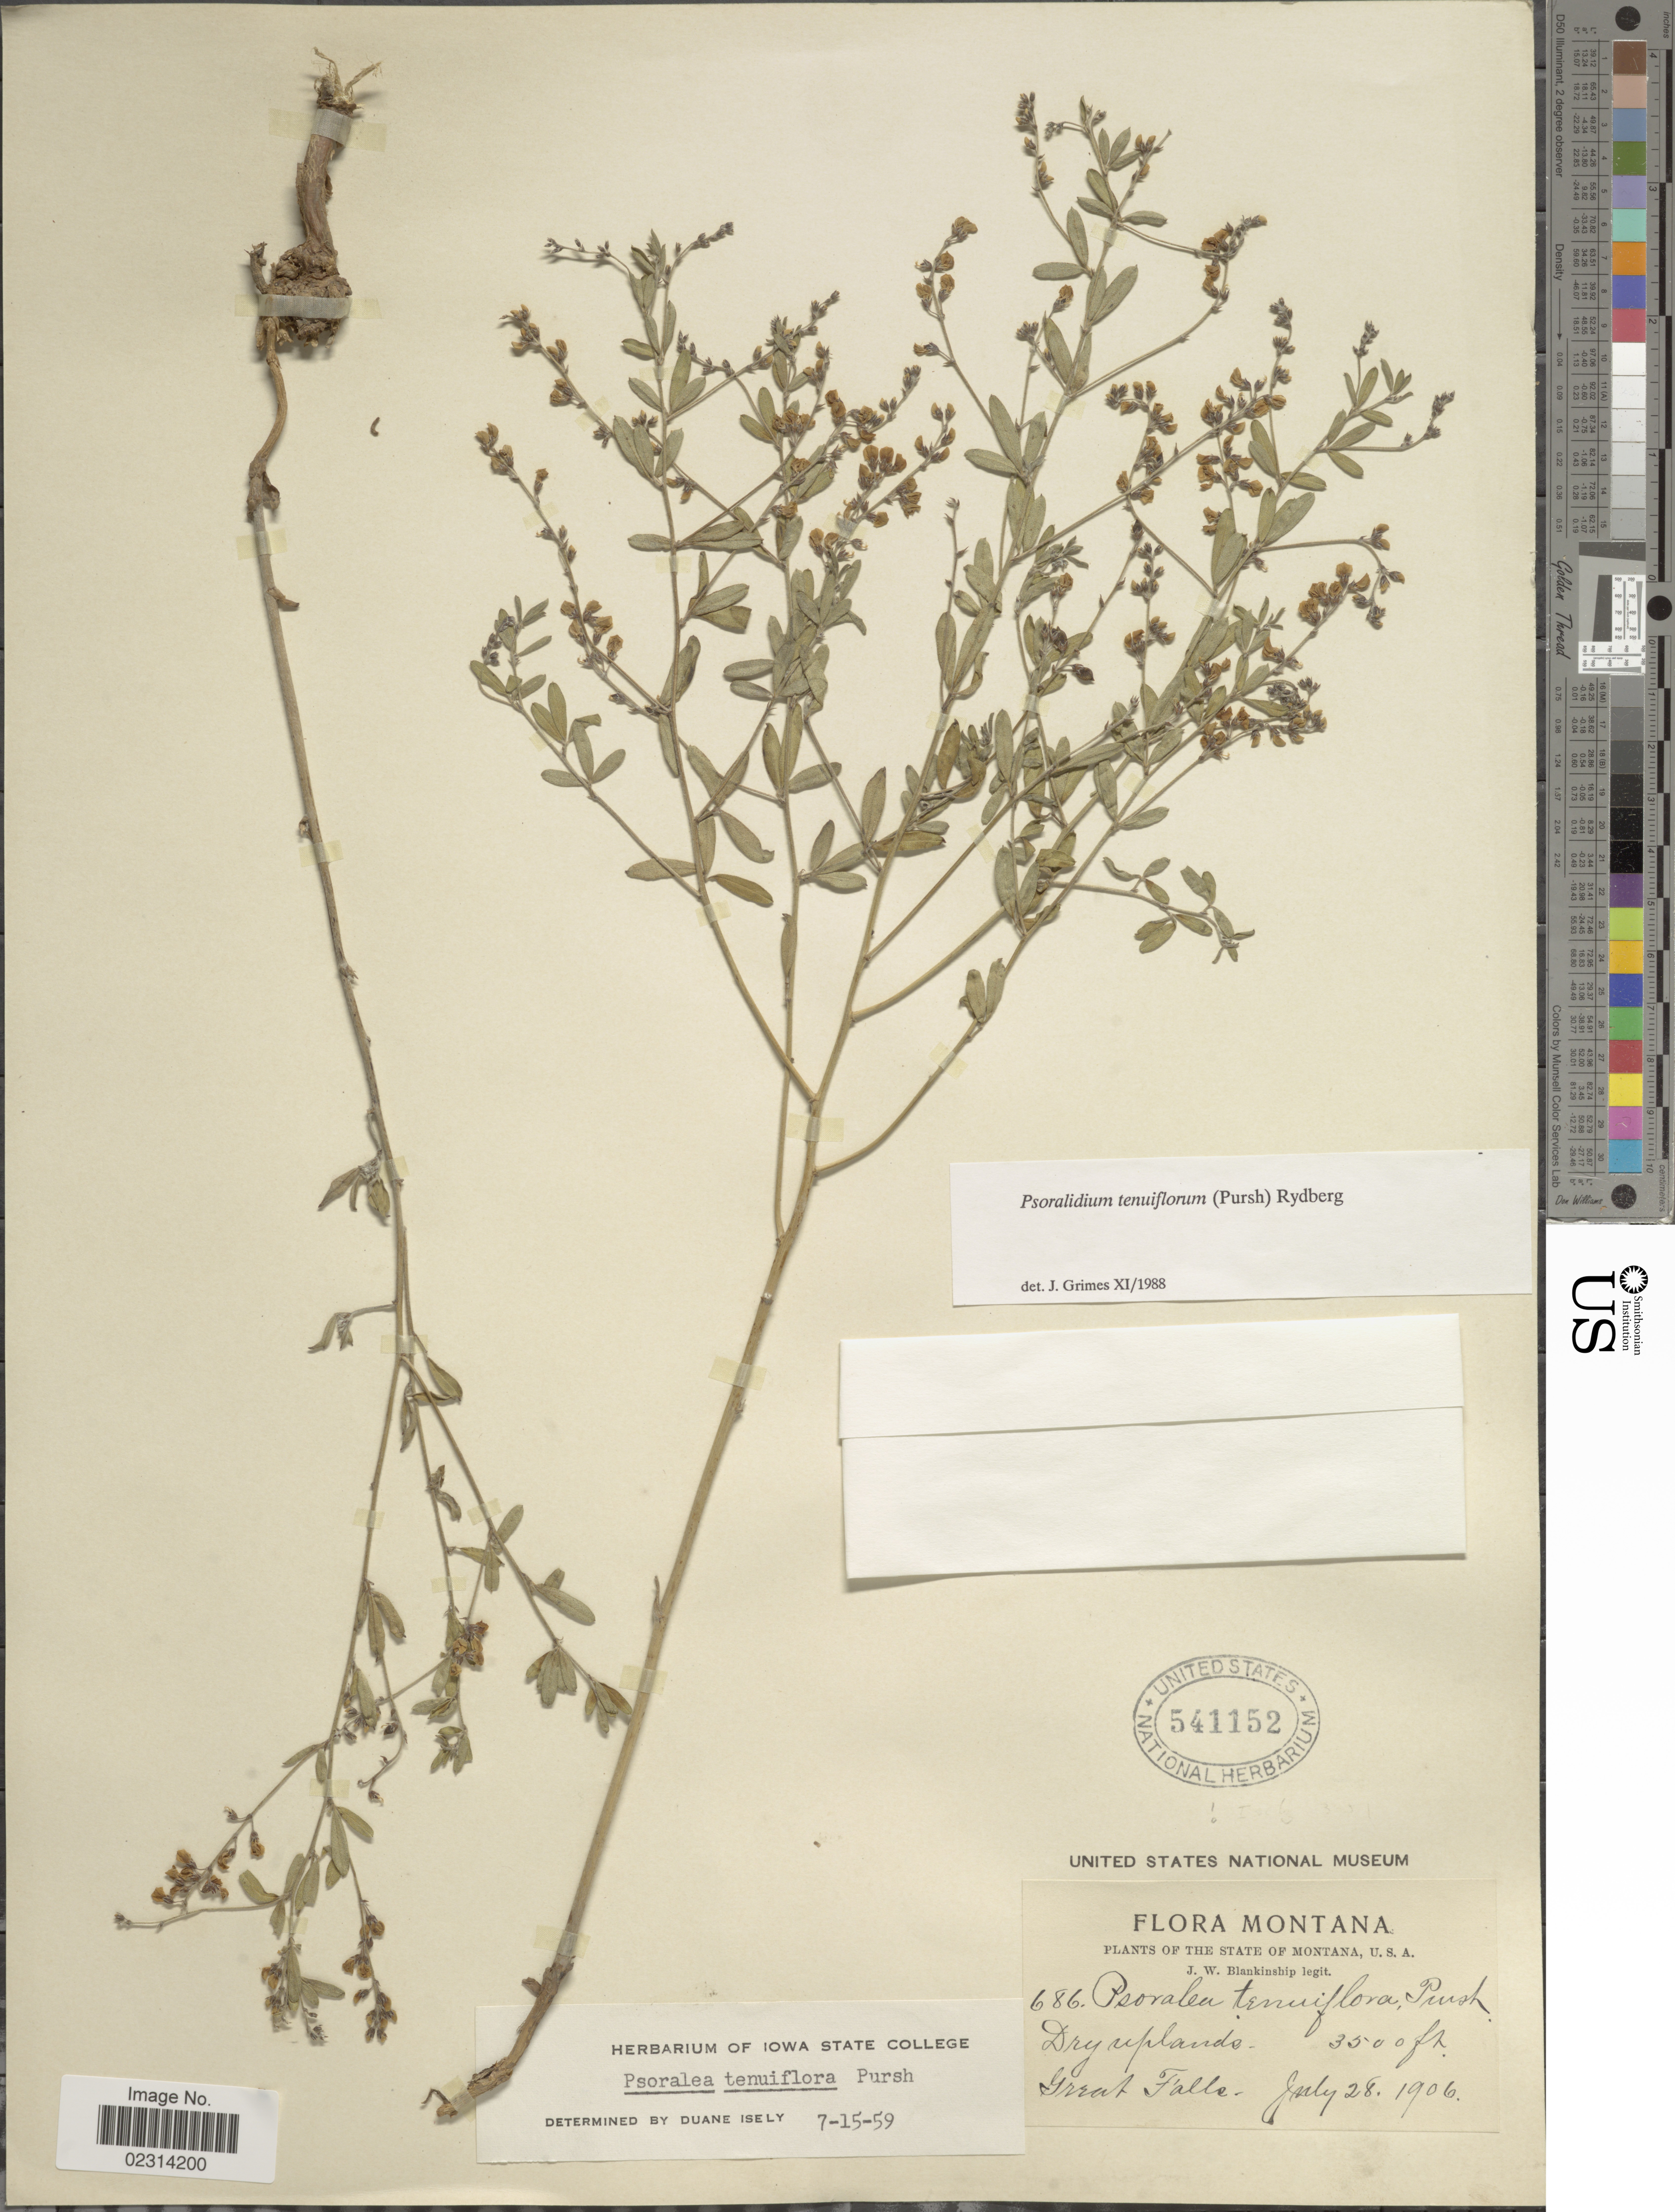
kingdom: Plantae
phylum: Tracheophyta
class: Magnoliopsida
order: Fabales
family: Fabaceae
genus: Psoralidium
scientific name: Psoralidium tenuiflorum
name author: (Pursh) Rydb.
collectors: J. W. Blankinship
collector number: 686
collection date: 1906-07-28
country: United States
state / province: Montana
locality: Great Falls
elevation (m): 1067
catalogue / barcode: US 541152